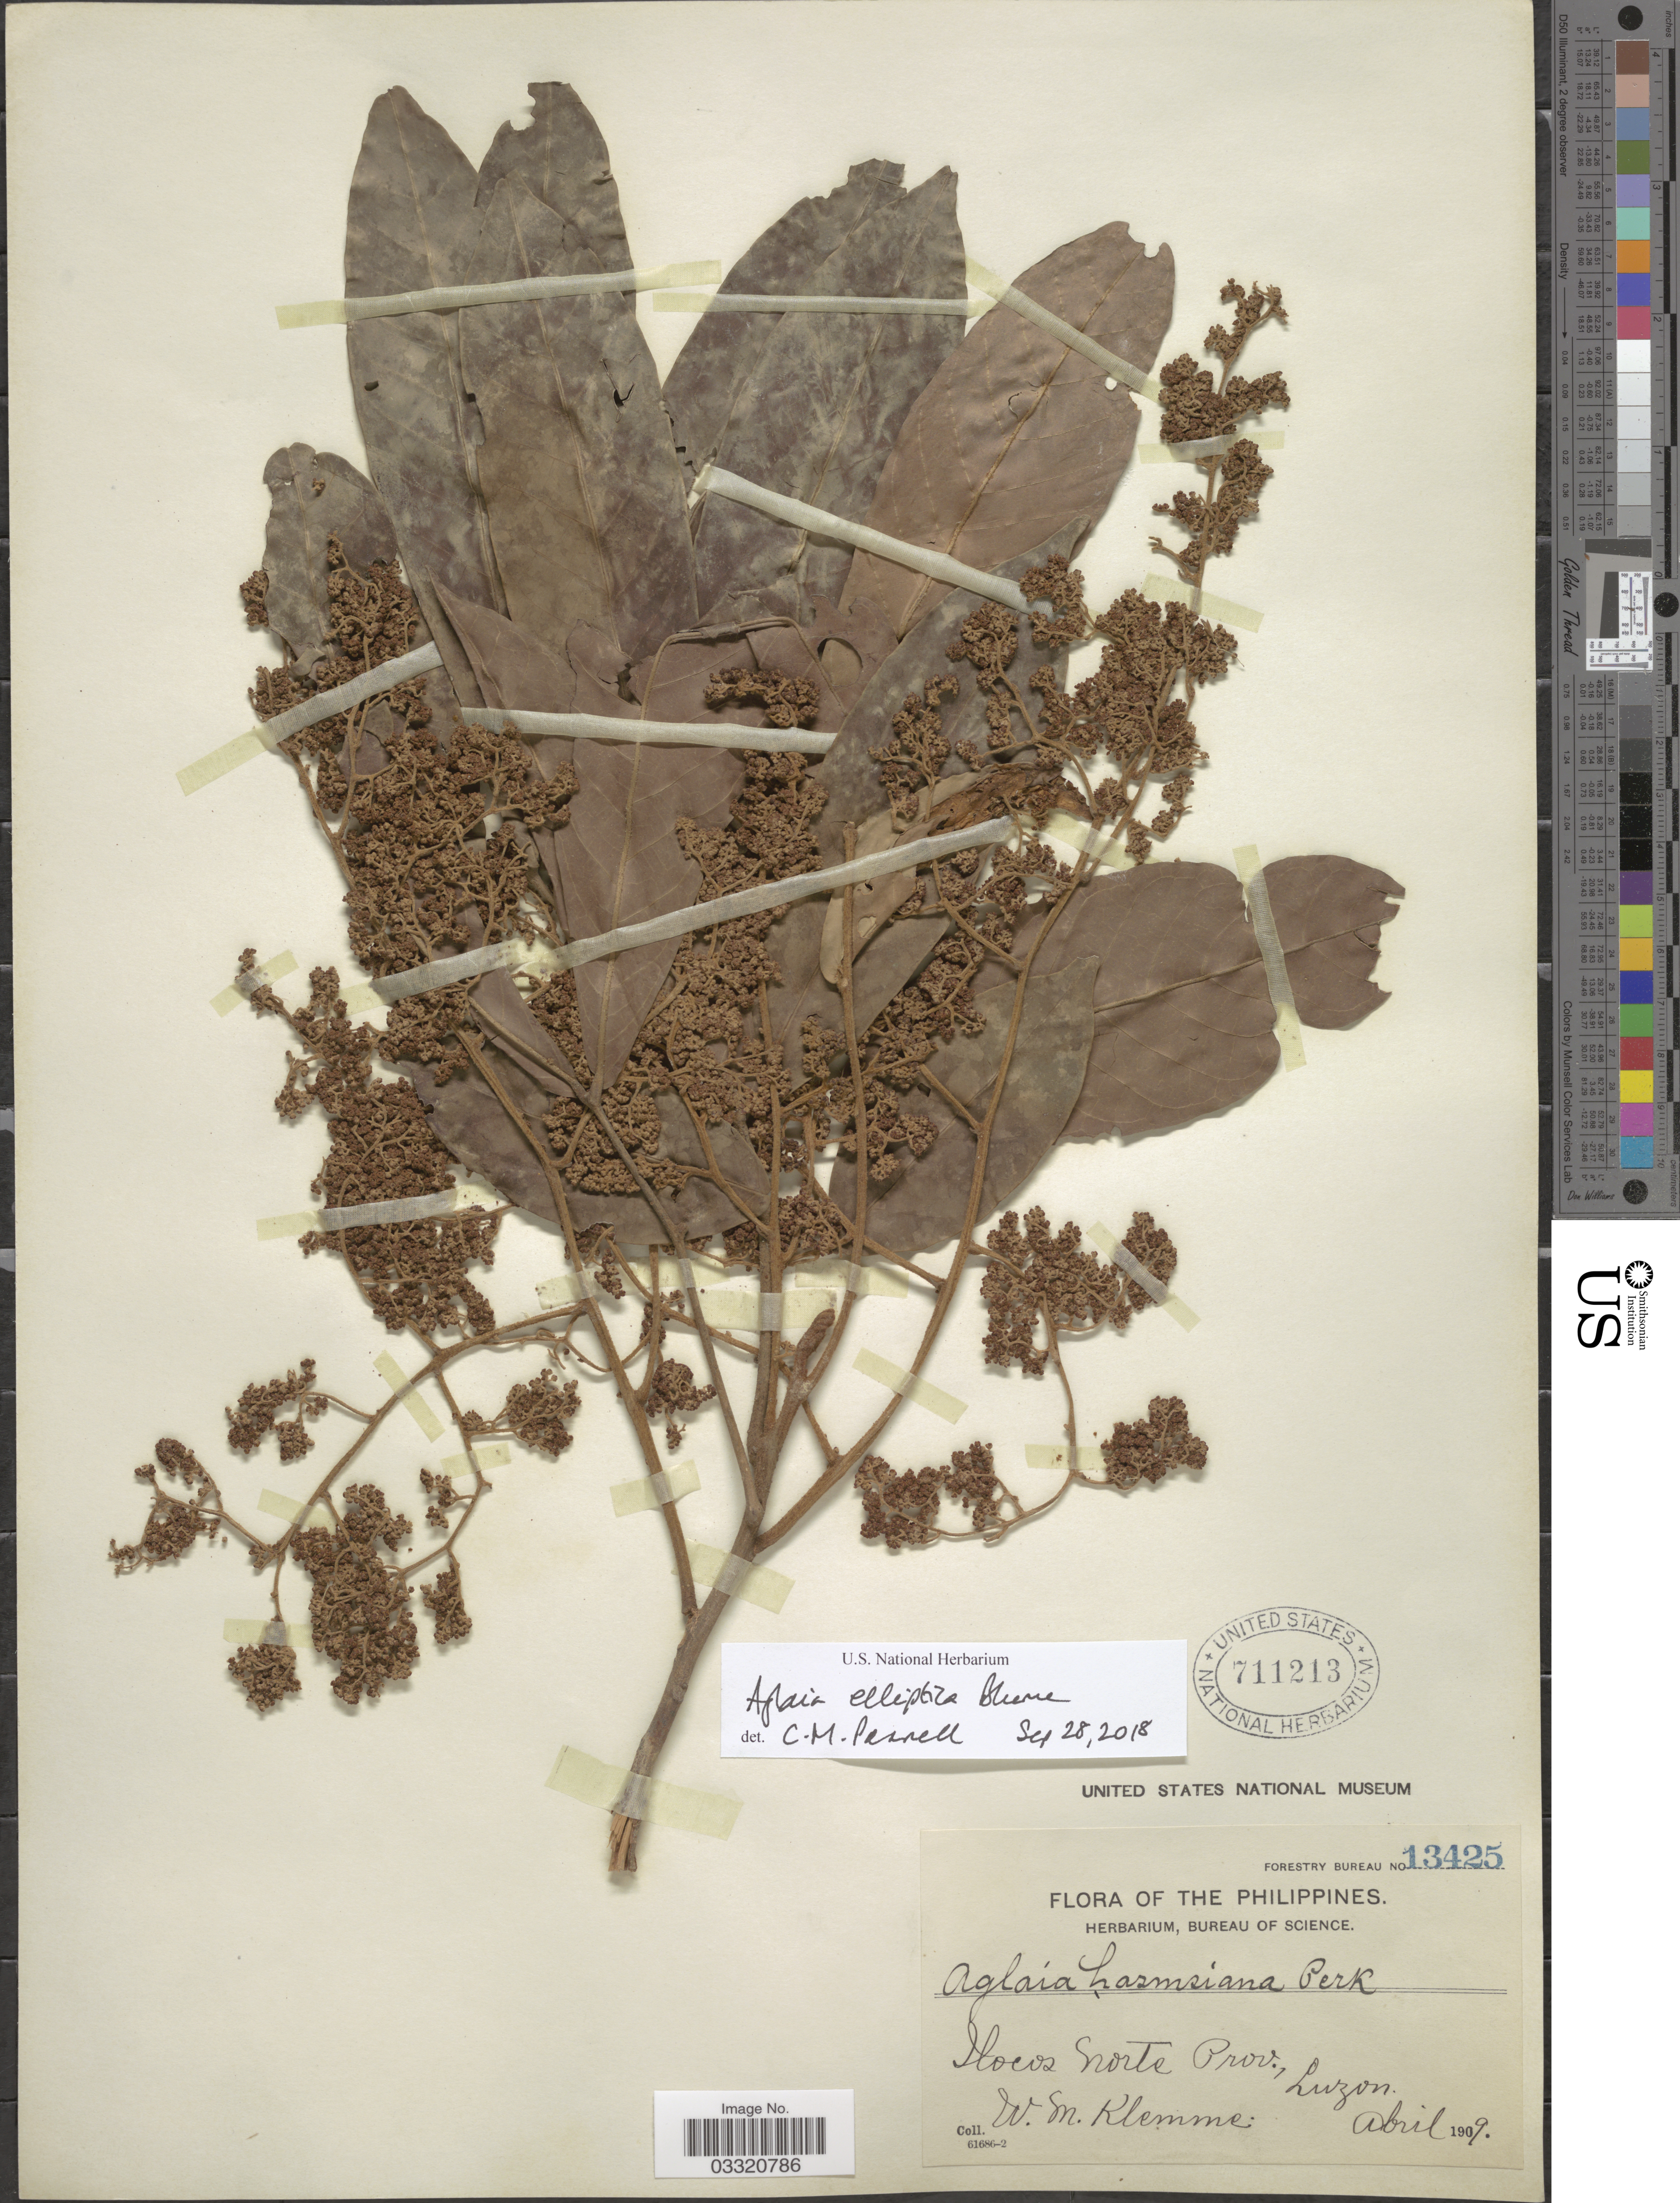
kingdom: Plantae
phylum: Tracheophyta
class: Magnoliopsida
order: Sapindales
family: Meliaceae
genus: Aglaia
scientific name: Aglaia elliptica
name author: Blume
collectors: W. Klemme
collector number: Forestry Bureau 13425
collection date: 1909-04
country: Philippines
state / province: Ilocos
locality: Ilocos Norte Prov., Luzon.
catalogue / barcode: US 711213